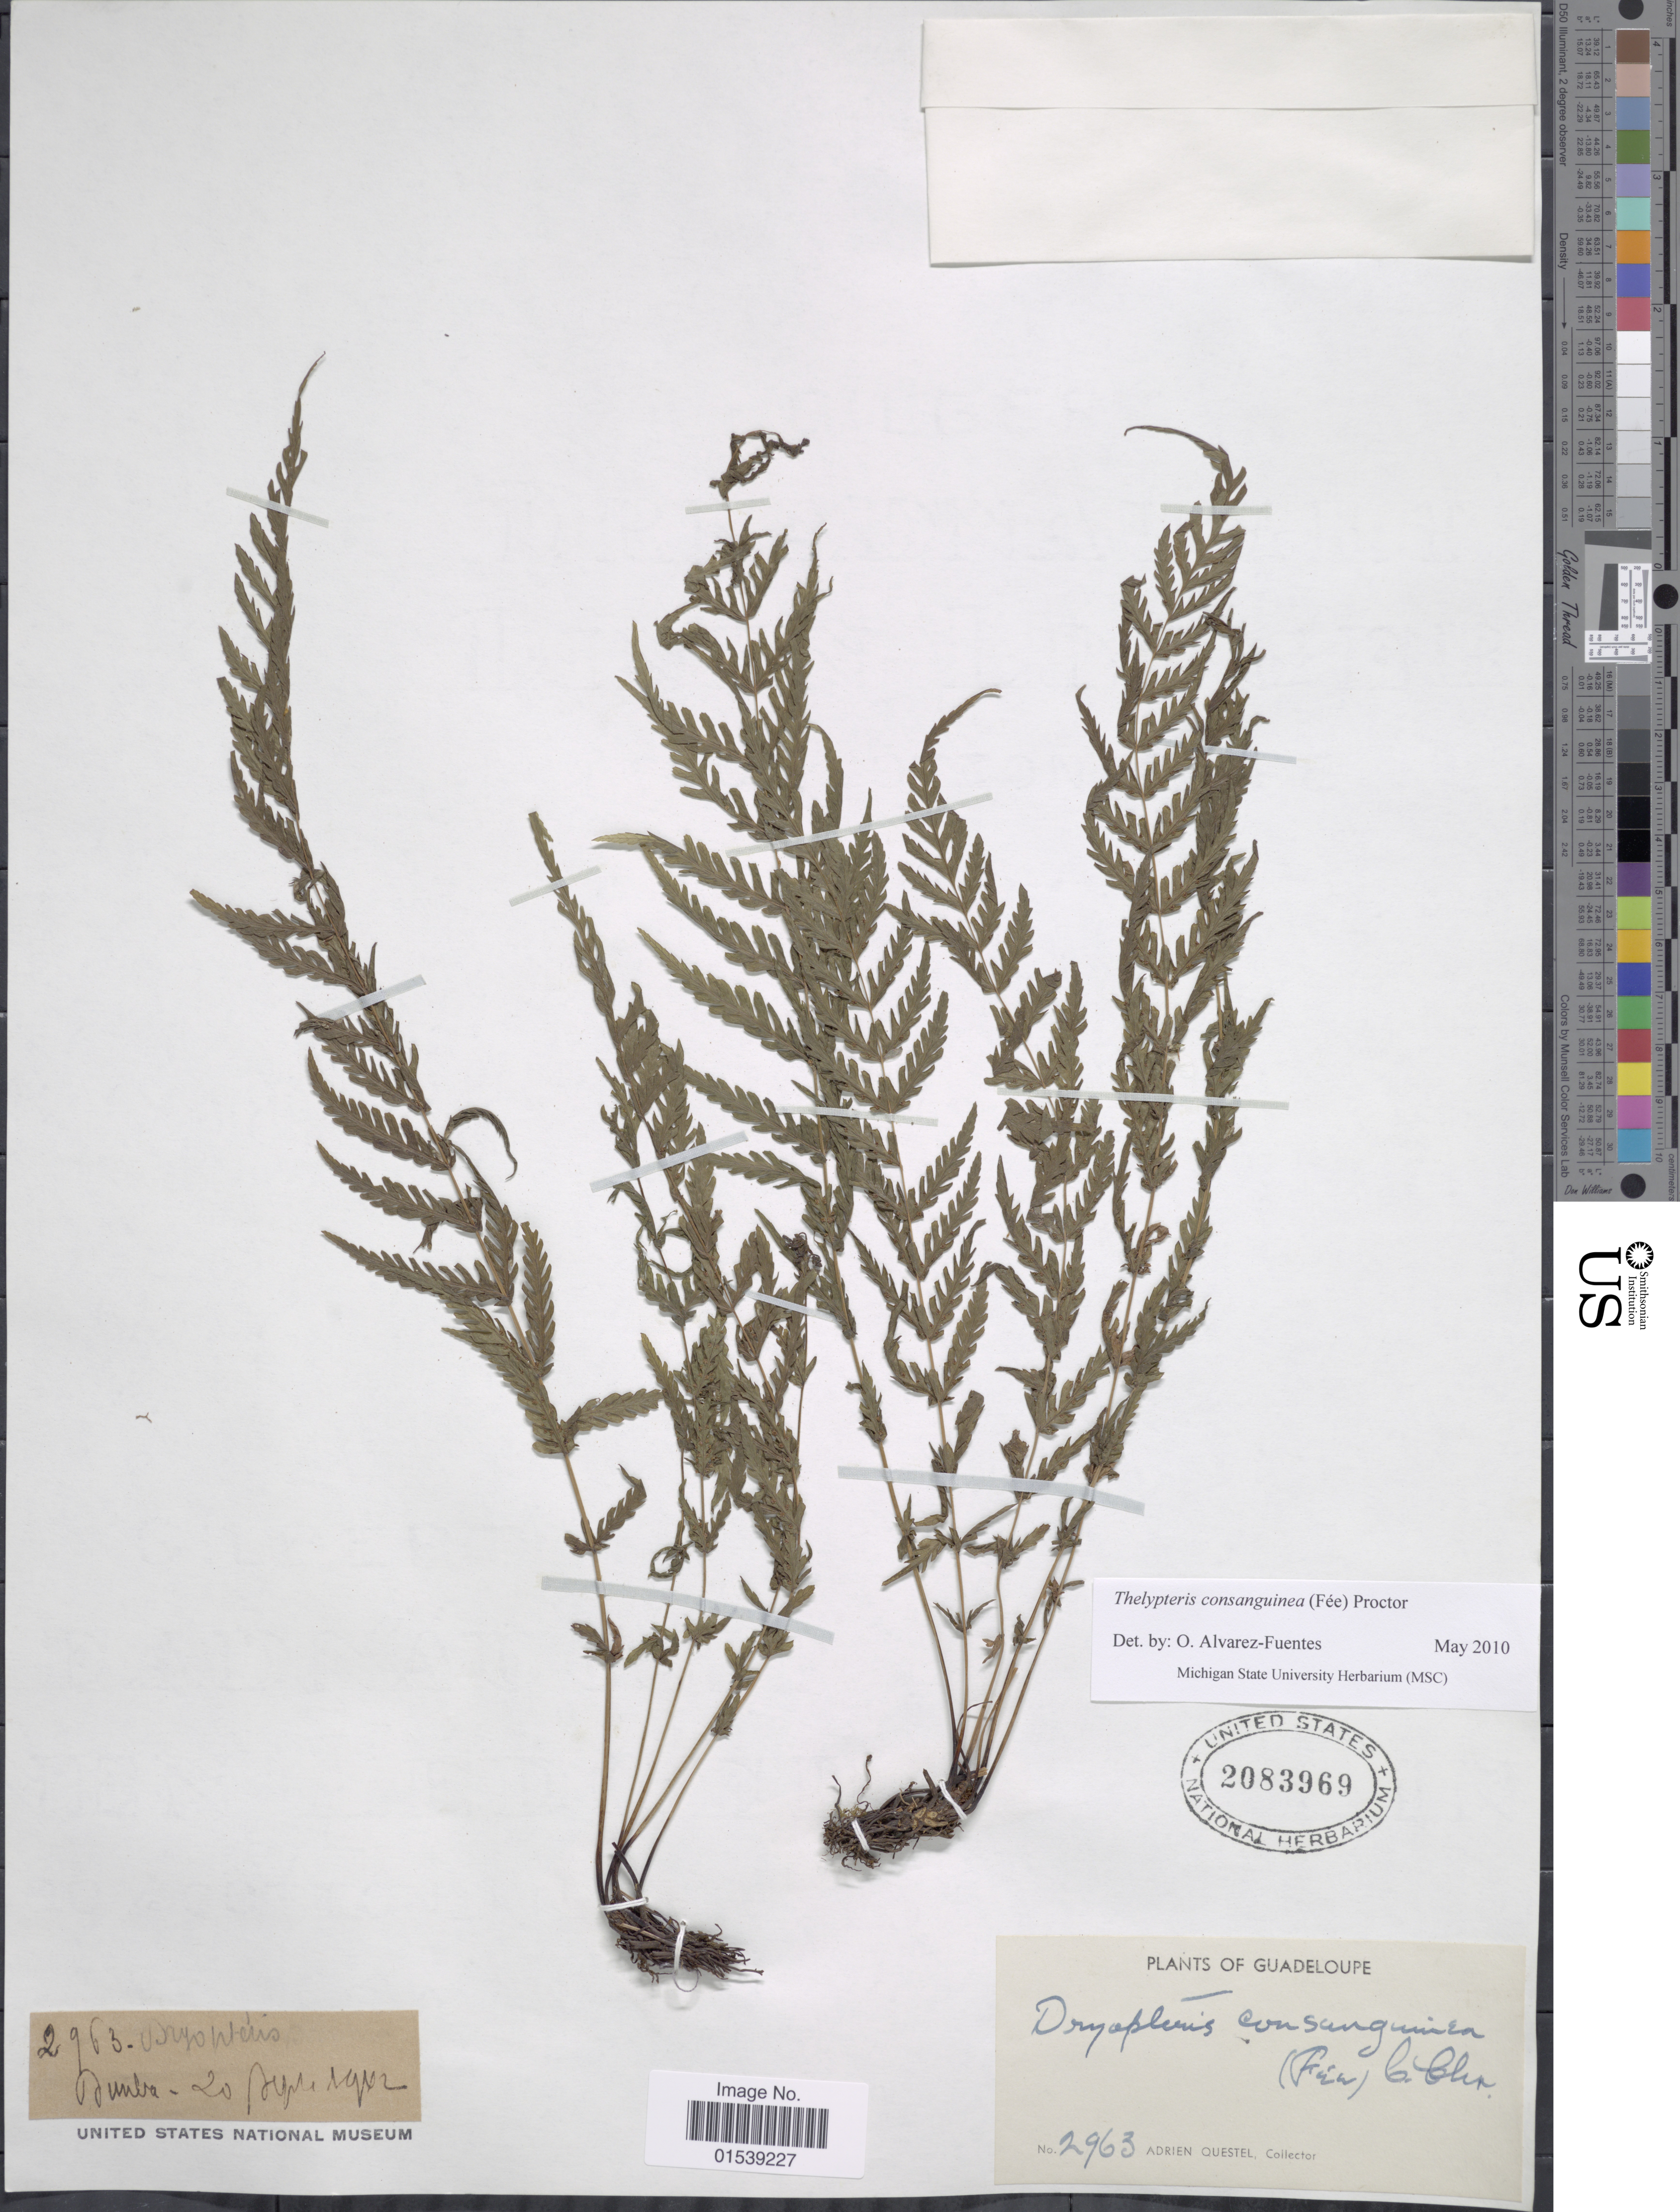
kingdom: Plantae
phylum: Tracheophyta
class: Polypodiopsida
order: Polypodiales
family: Thelypteridaceae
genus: Amauropelta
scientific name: Amauropelta consanguinea (Fée) comb. nov., ined. 2015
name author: (Fée)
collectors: A. Questel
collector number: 2963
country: Guadeloupe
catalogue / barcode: US 2083969